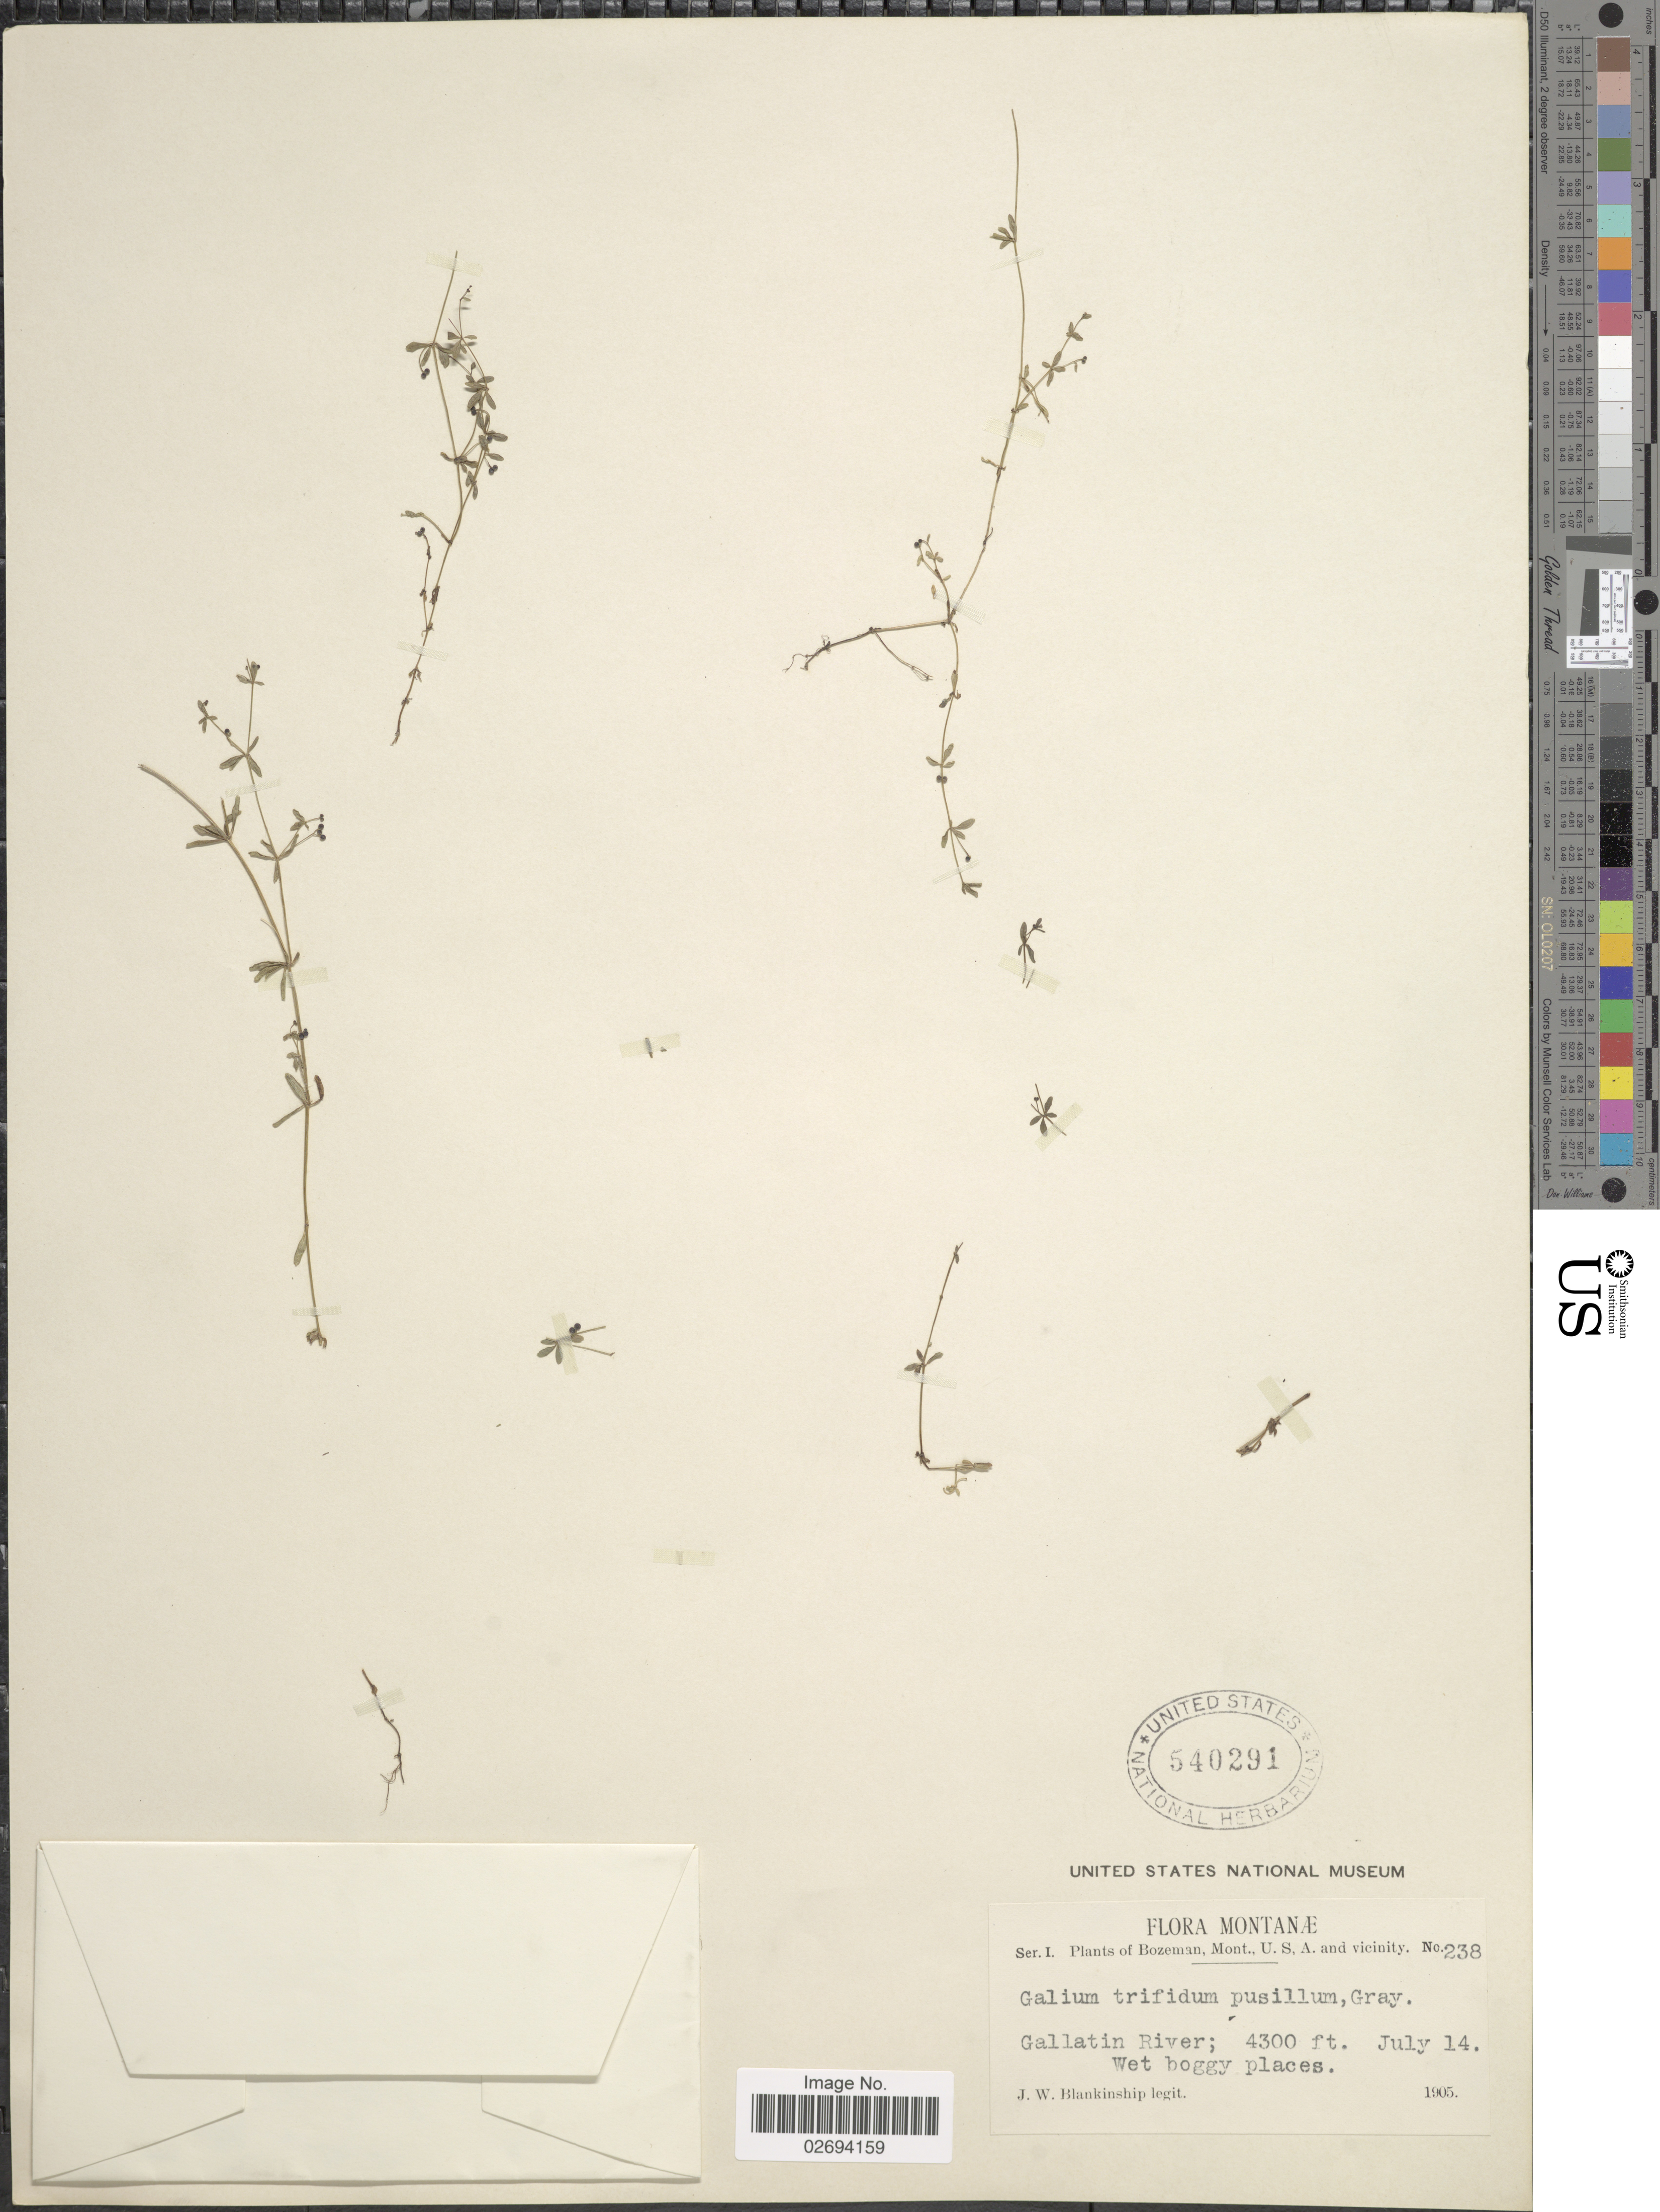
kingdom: Plantae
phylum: Tracheophyta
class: Magnoliopsida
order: Gentianales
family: Rubiaceae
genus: Galium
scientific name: Galium trifidum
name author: L.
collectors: J. W. Blankinship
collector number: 238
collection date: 1905-07-14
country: United States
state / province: Montana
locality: Montanae, Bozeman, Monts., U.S.A. and vicinity, Gallatin River, wet boggy places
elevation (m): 1311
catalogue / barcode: US 540291